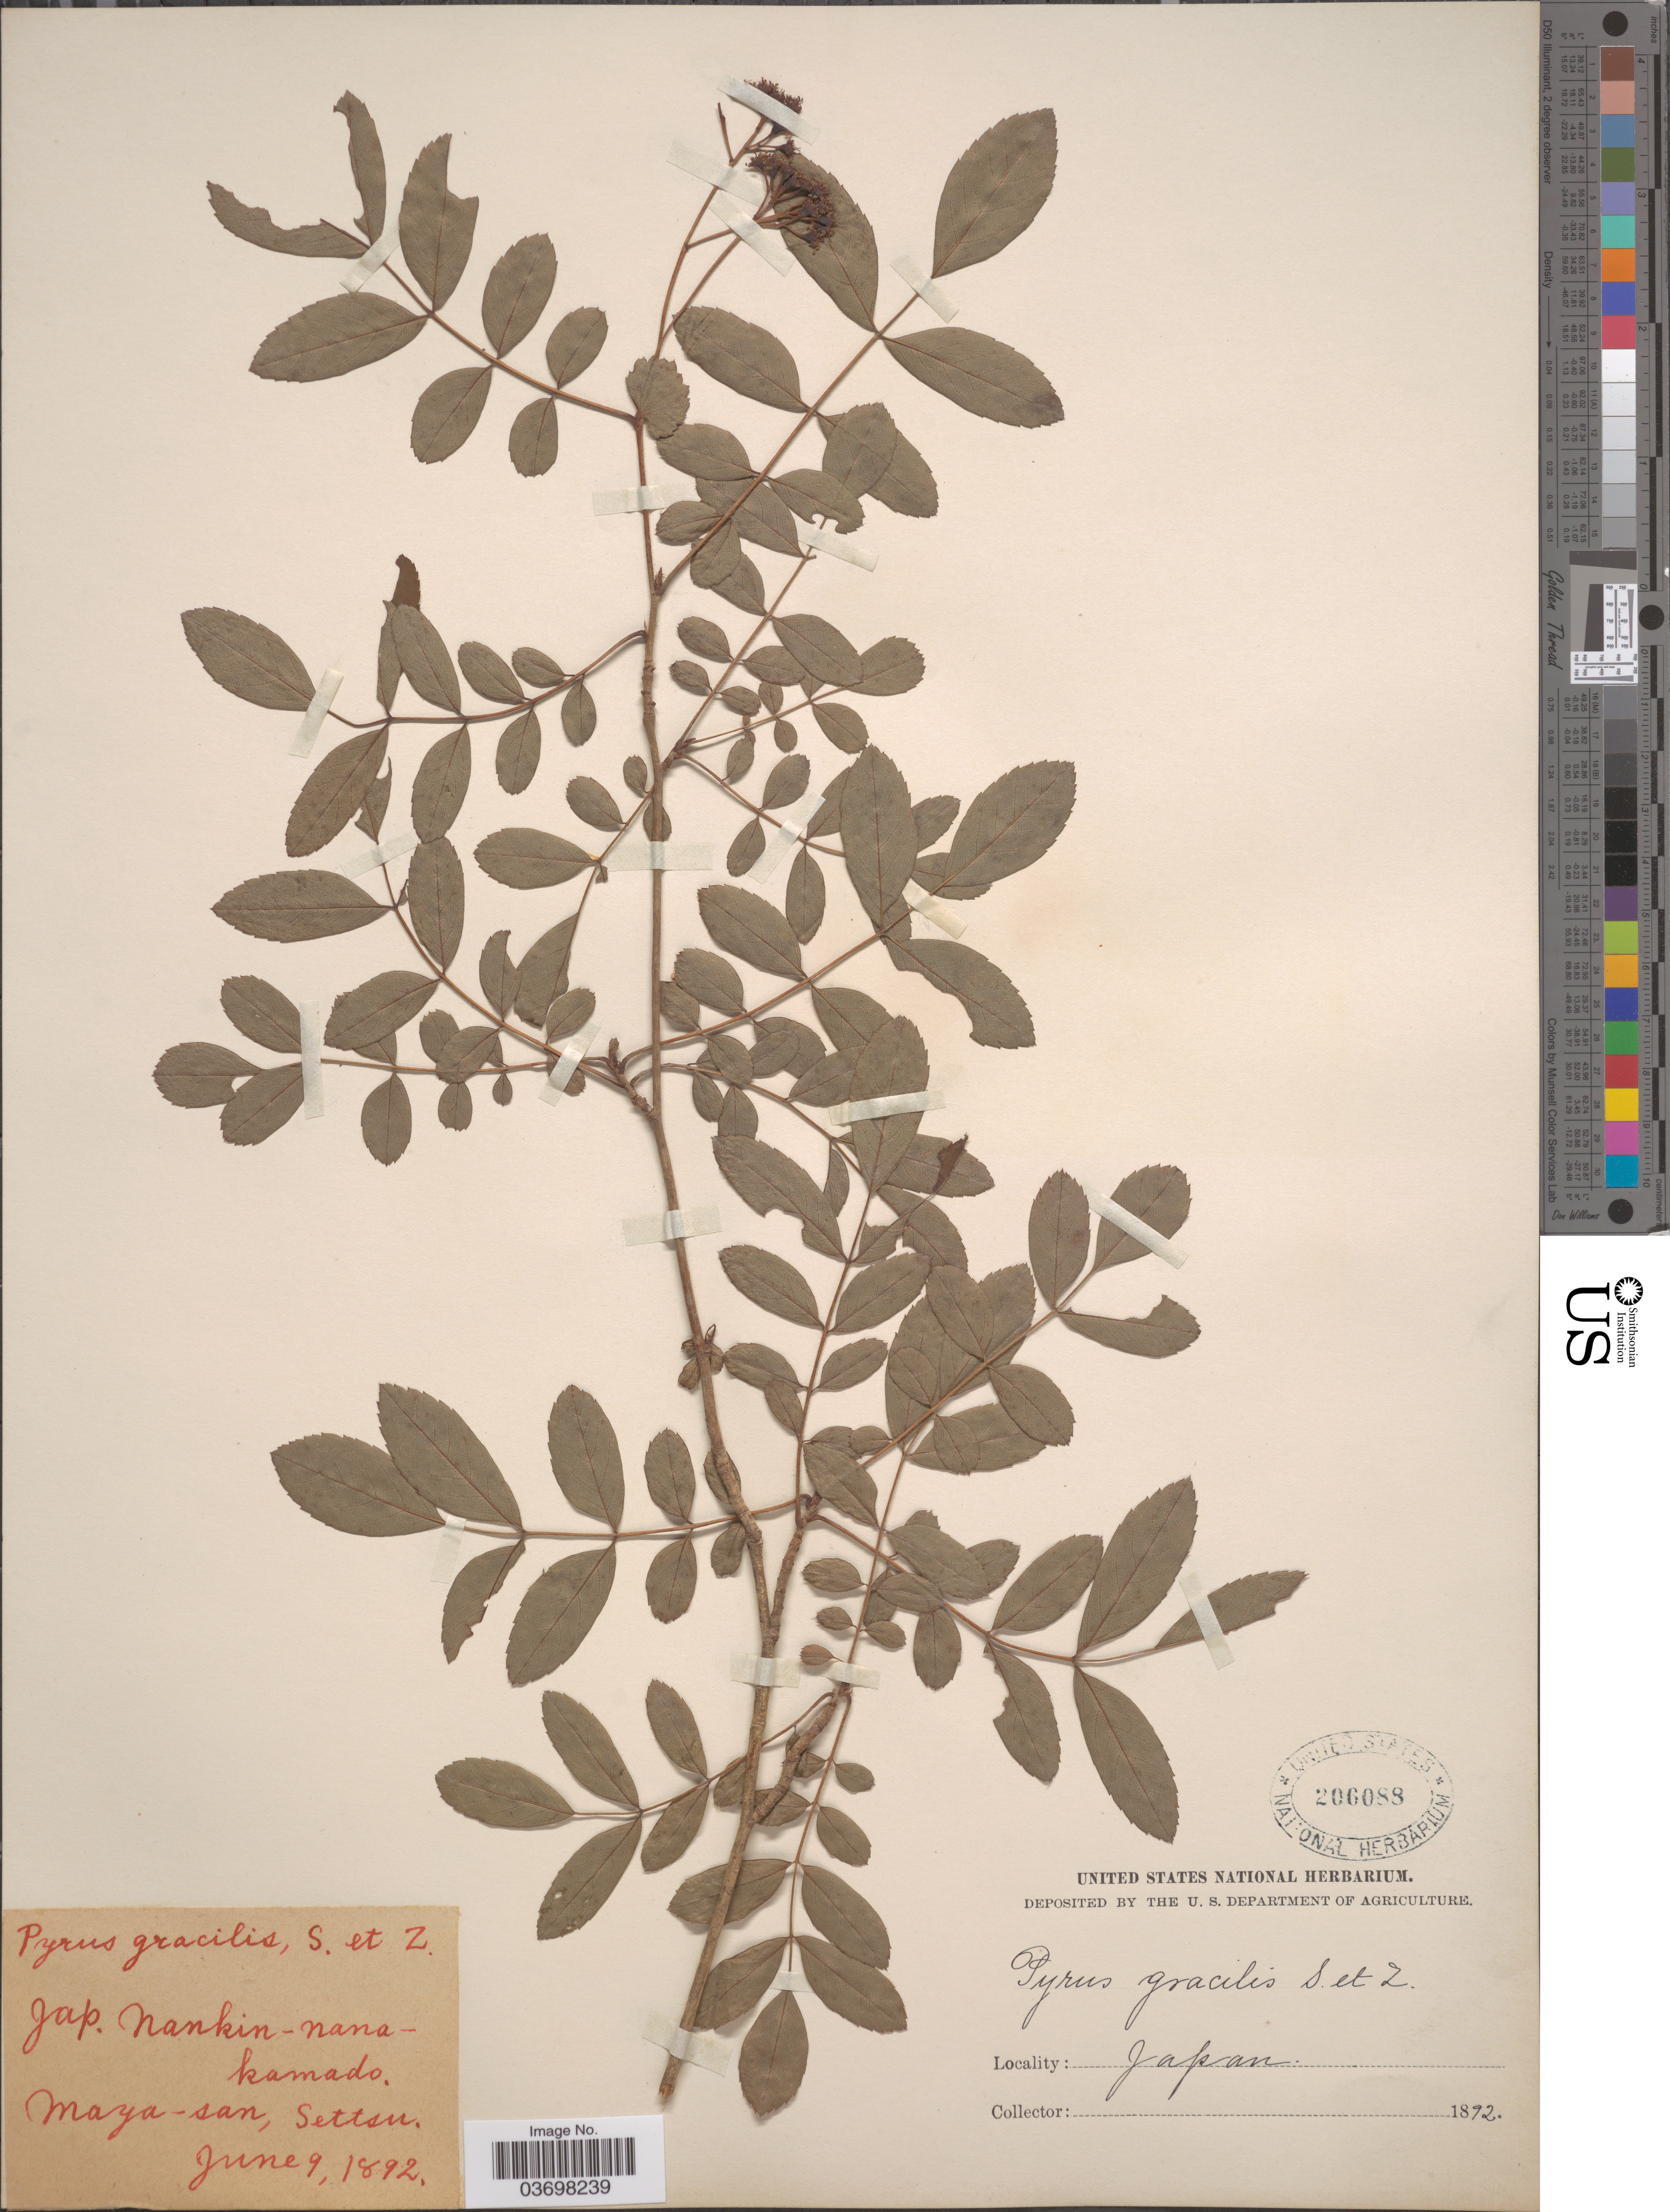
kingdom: Plantae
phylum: Tracheophyta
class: Magnoliopsida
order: Rosales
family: Rosaceae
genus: Sorbus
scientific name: Sorbus gracilis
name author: (Siebold & Zucc.) K. Koch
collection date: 1892-06-09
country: Japan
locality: Maya-san, Settsu.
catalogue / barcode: US 206088